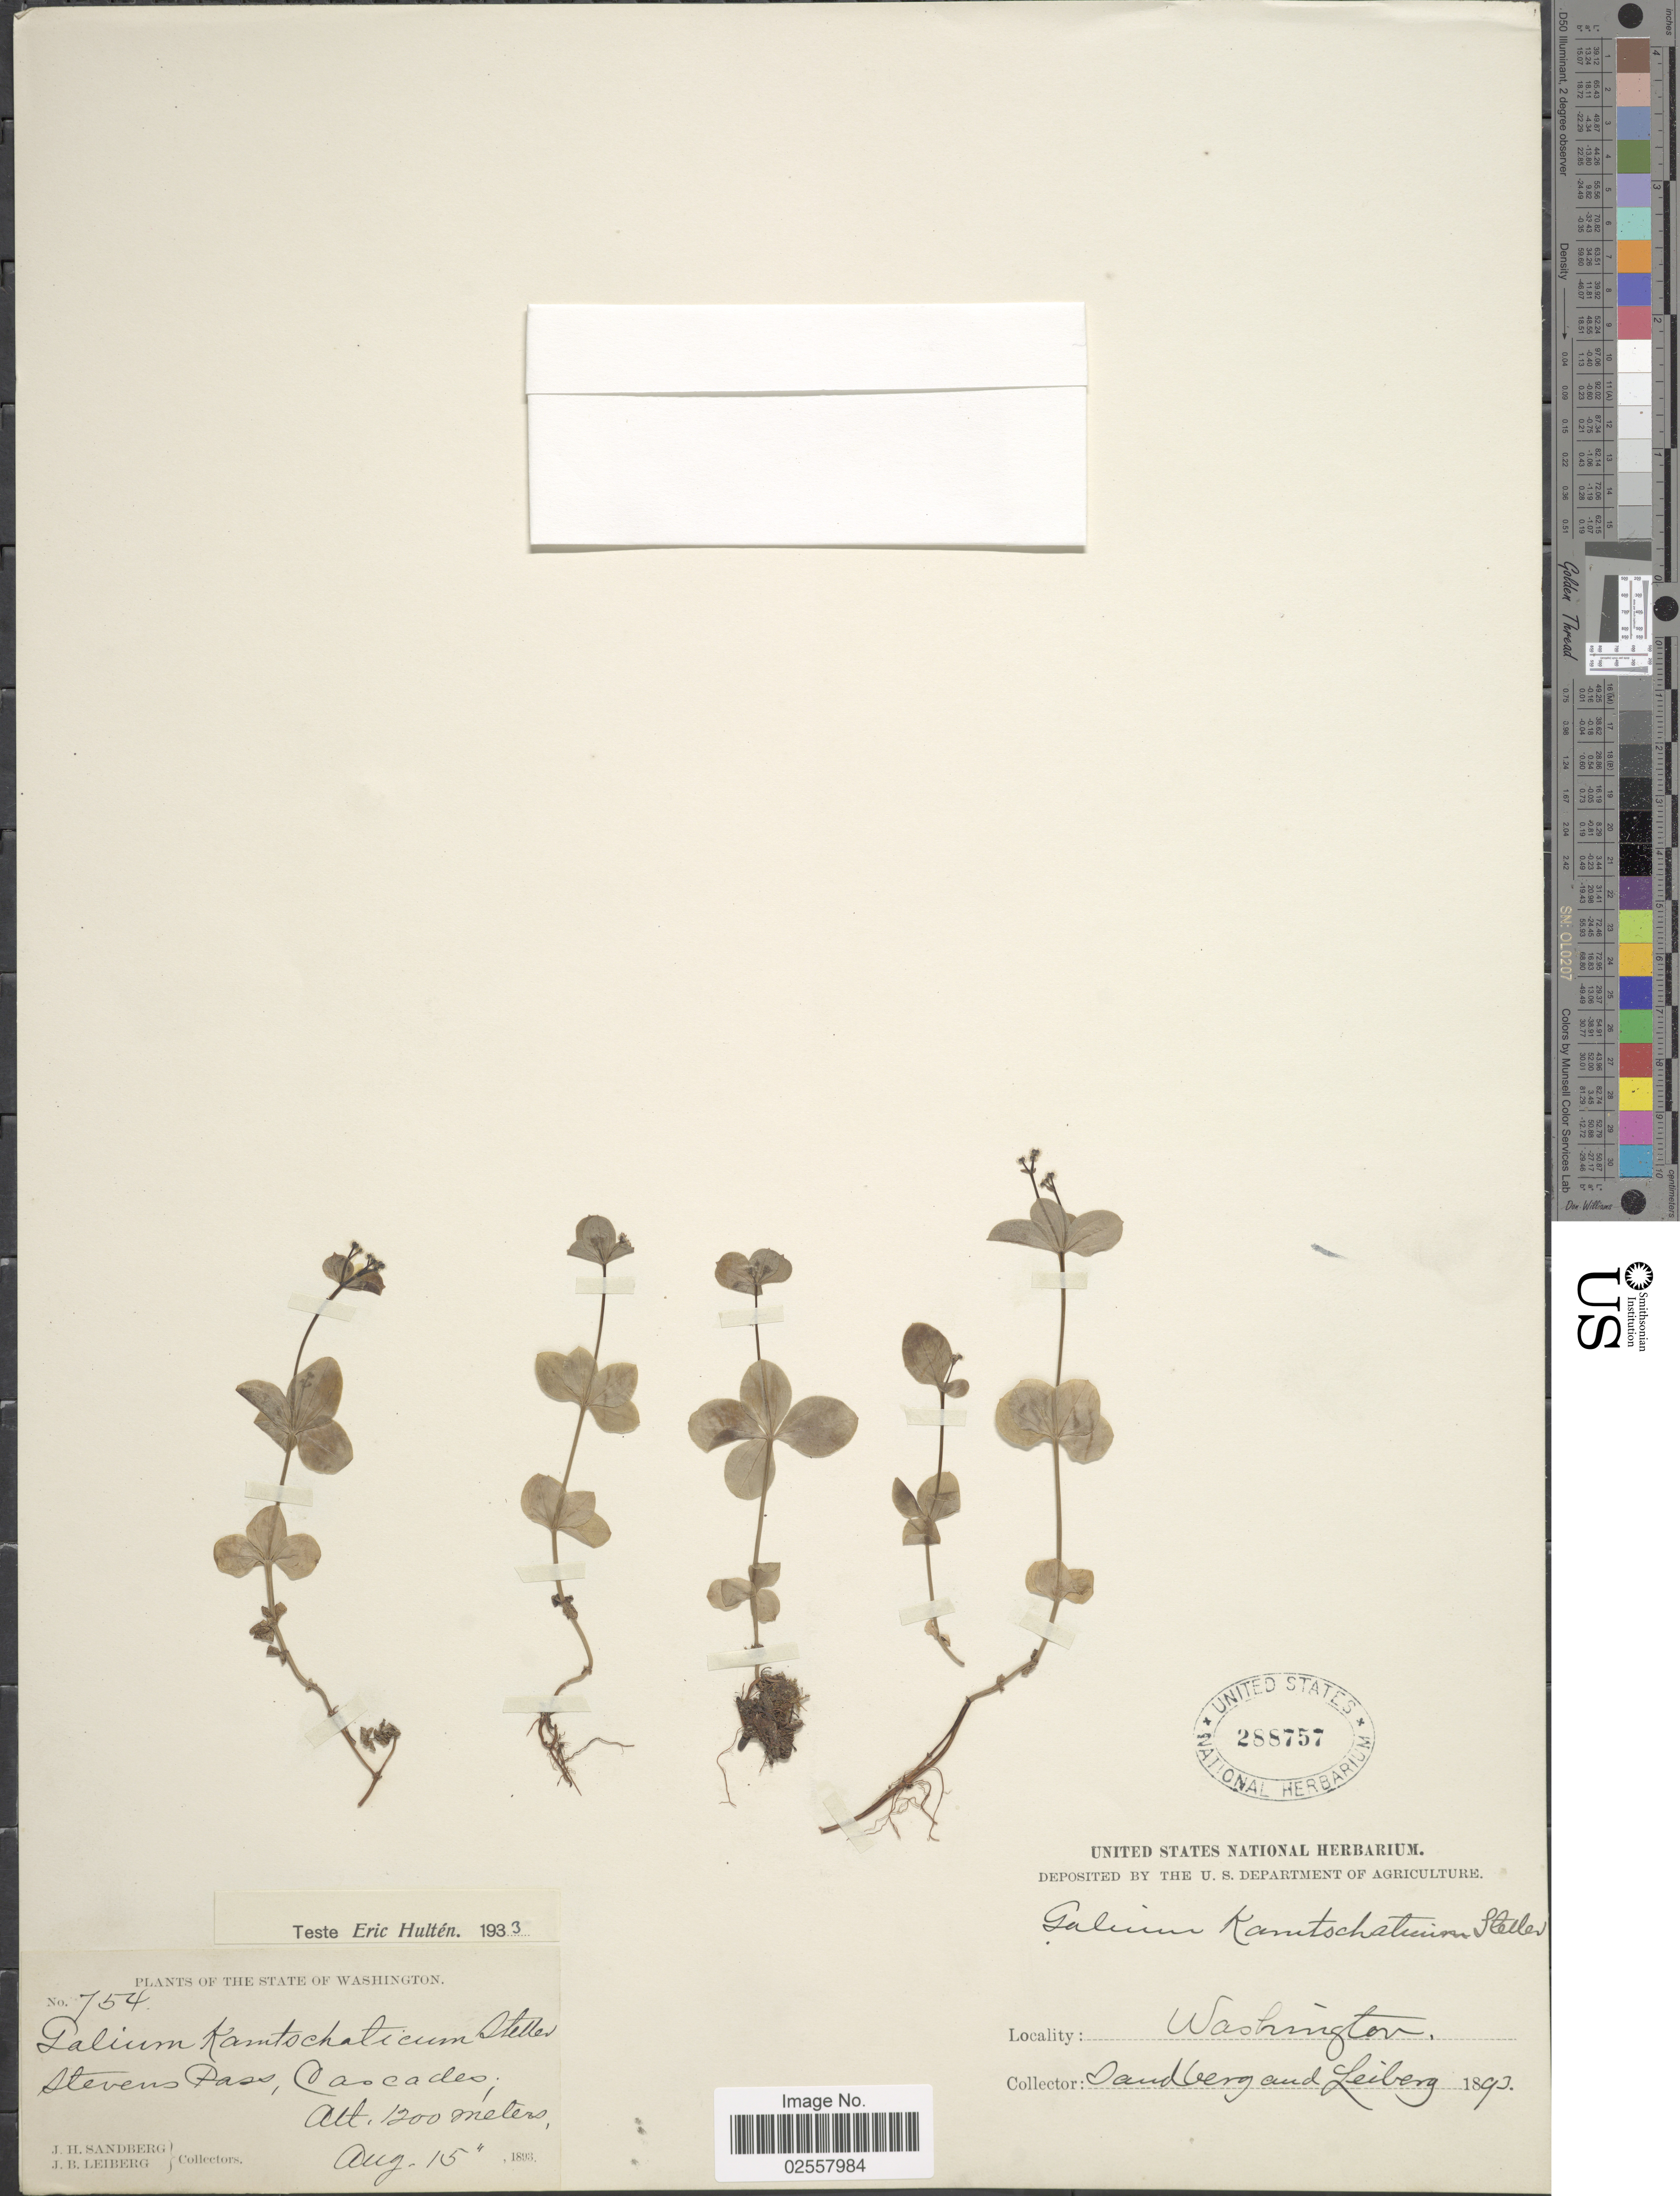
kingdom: Plantae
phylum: Tracheophyta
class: Magnoliopsida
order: Gentianales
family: Rubiaceae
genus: Galium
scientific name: Galium kamtschaticum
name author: Steller ex Schult. & Schult. f.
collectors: J. H. Sandberg & J. B. Leiberg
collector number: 754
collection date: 1893-08-15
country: United States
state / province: Washington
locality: Stenvens Pass, Cascades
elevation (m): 1200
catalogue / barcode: US 288757